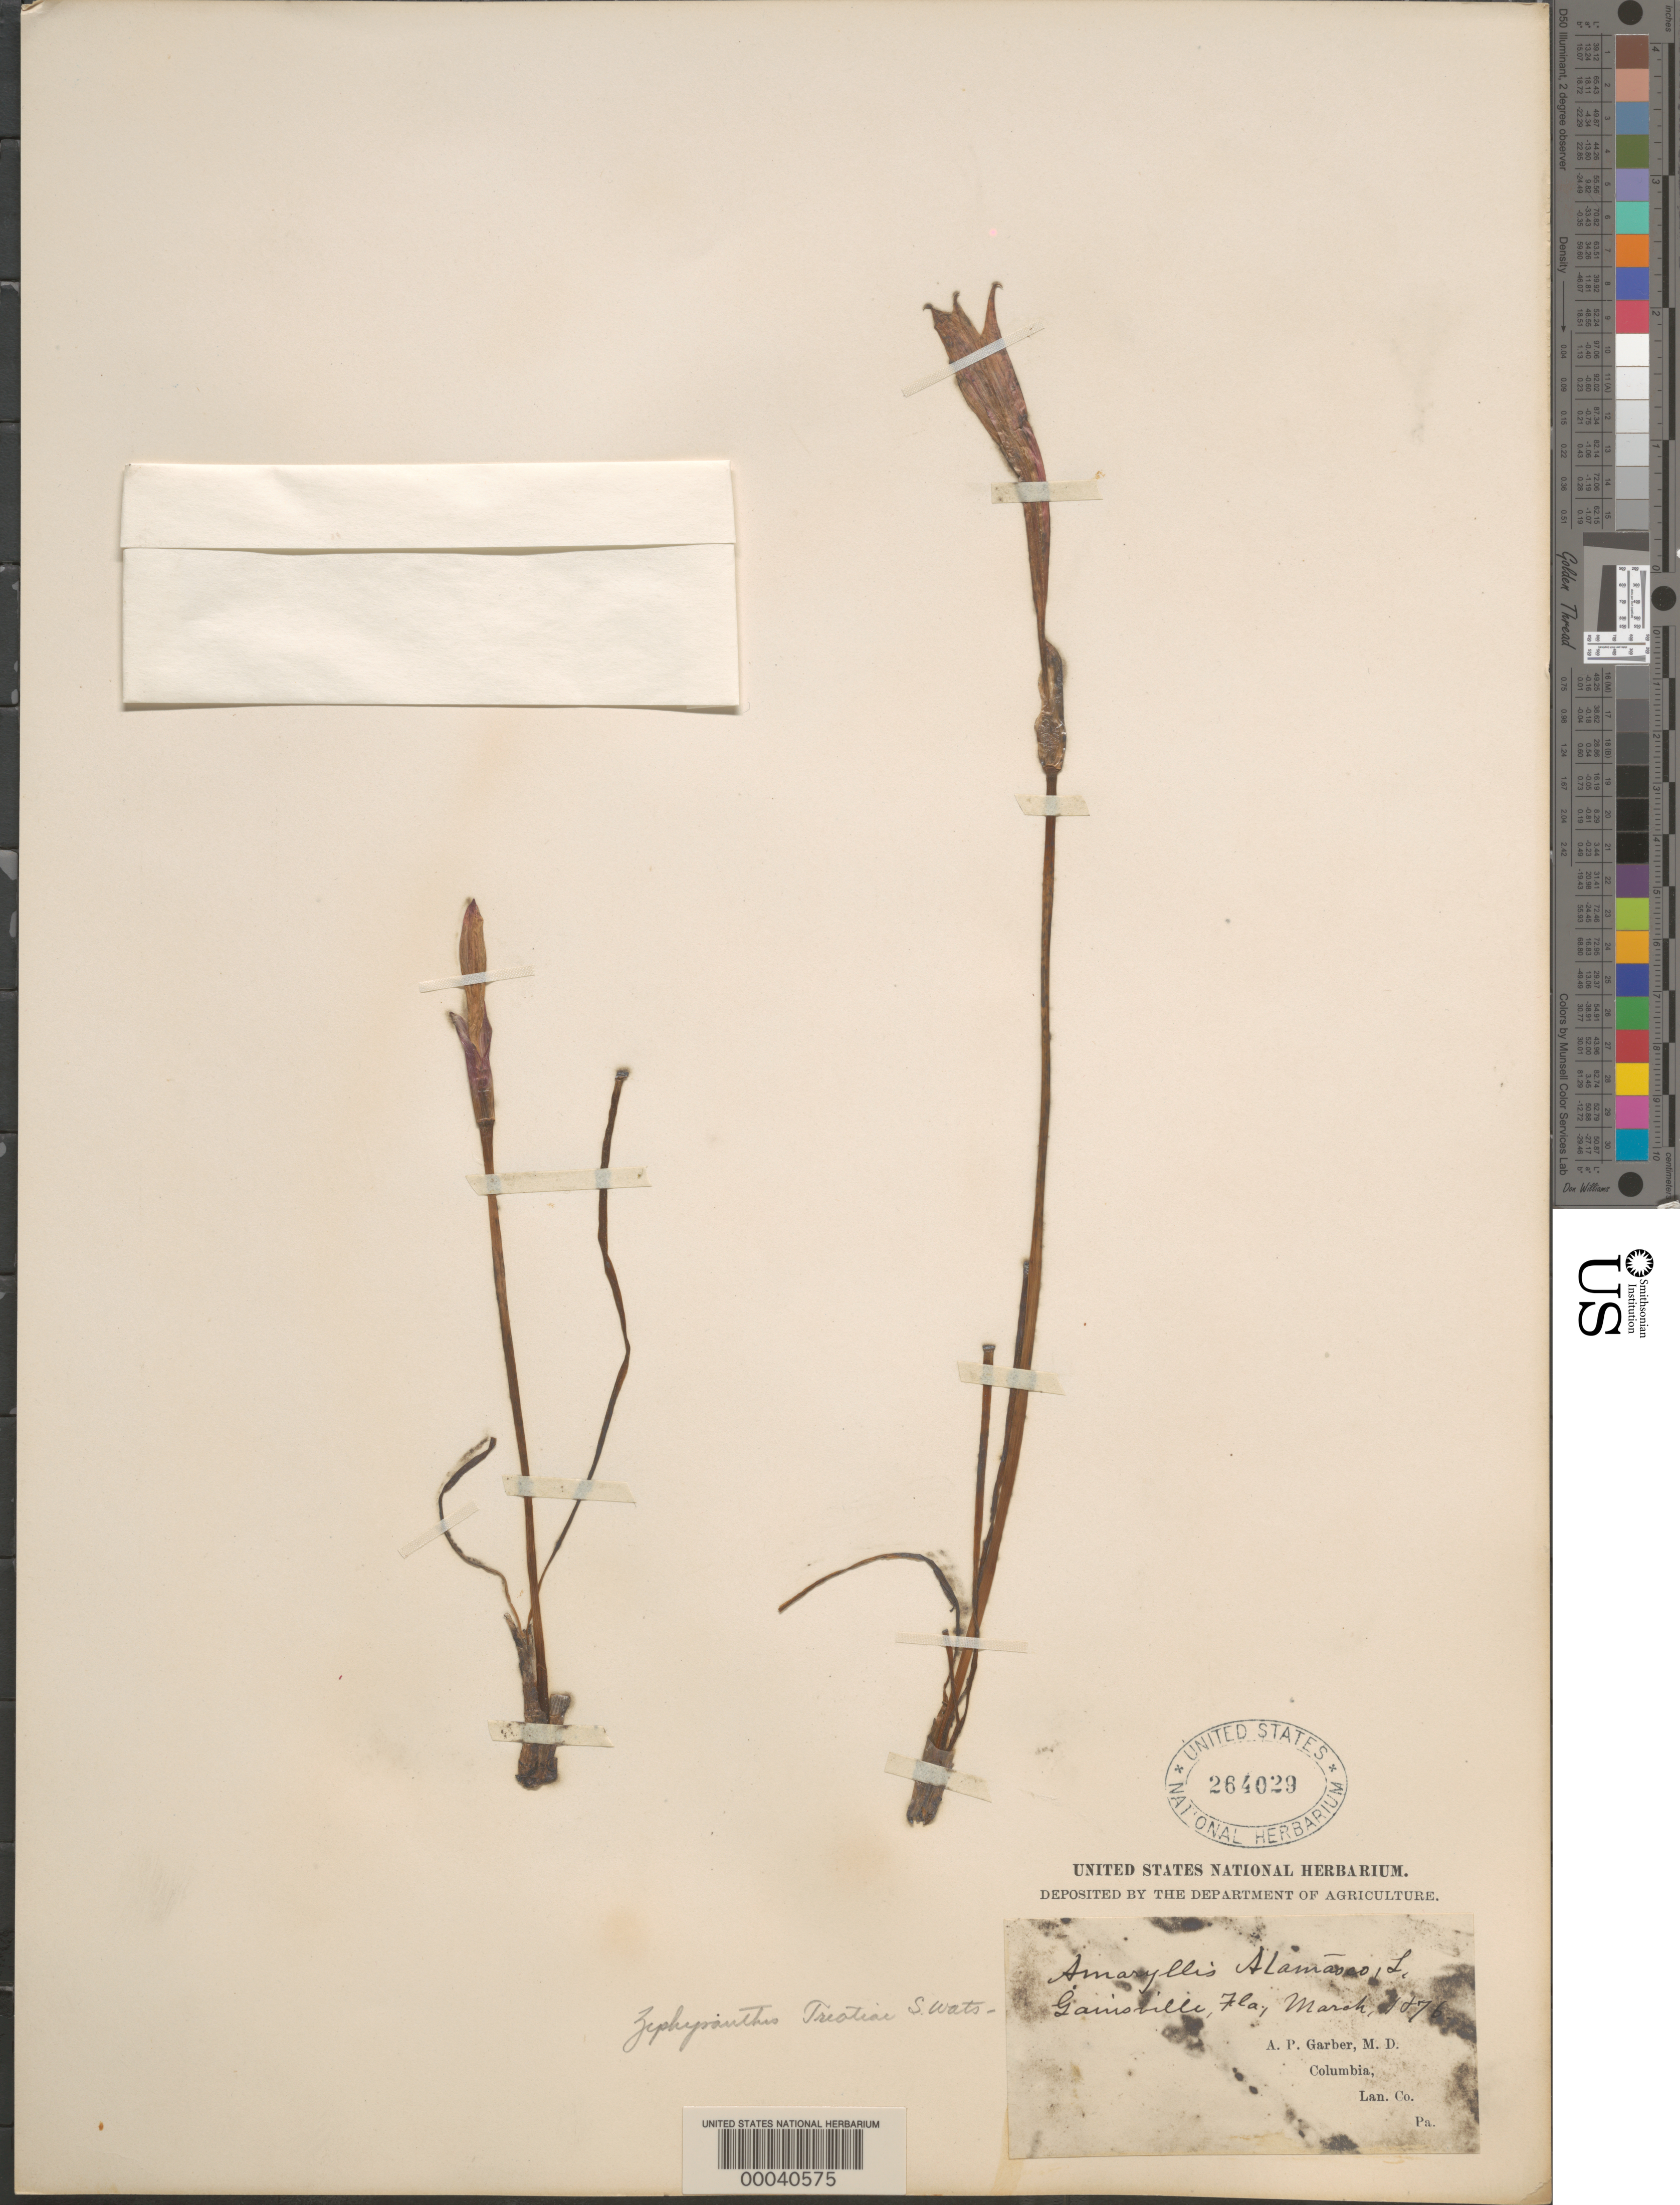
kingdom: Plantae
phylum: Tracheophyta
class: Liliopsida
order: Asparagales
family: Amaryllidaceae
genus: Zephyranthes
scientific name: Zephyranthes treatiae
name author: S. Watson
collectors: A. P. Garber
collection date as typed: Mar 1876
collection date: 1876-03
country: United States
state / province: Florida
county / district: Alachua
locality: Gainsville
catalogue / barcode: US 264029